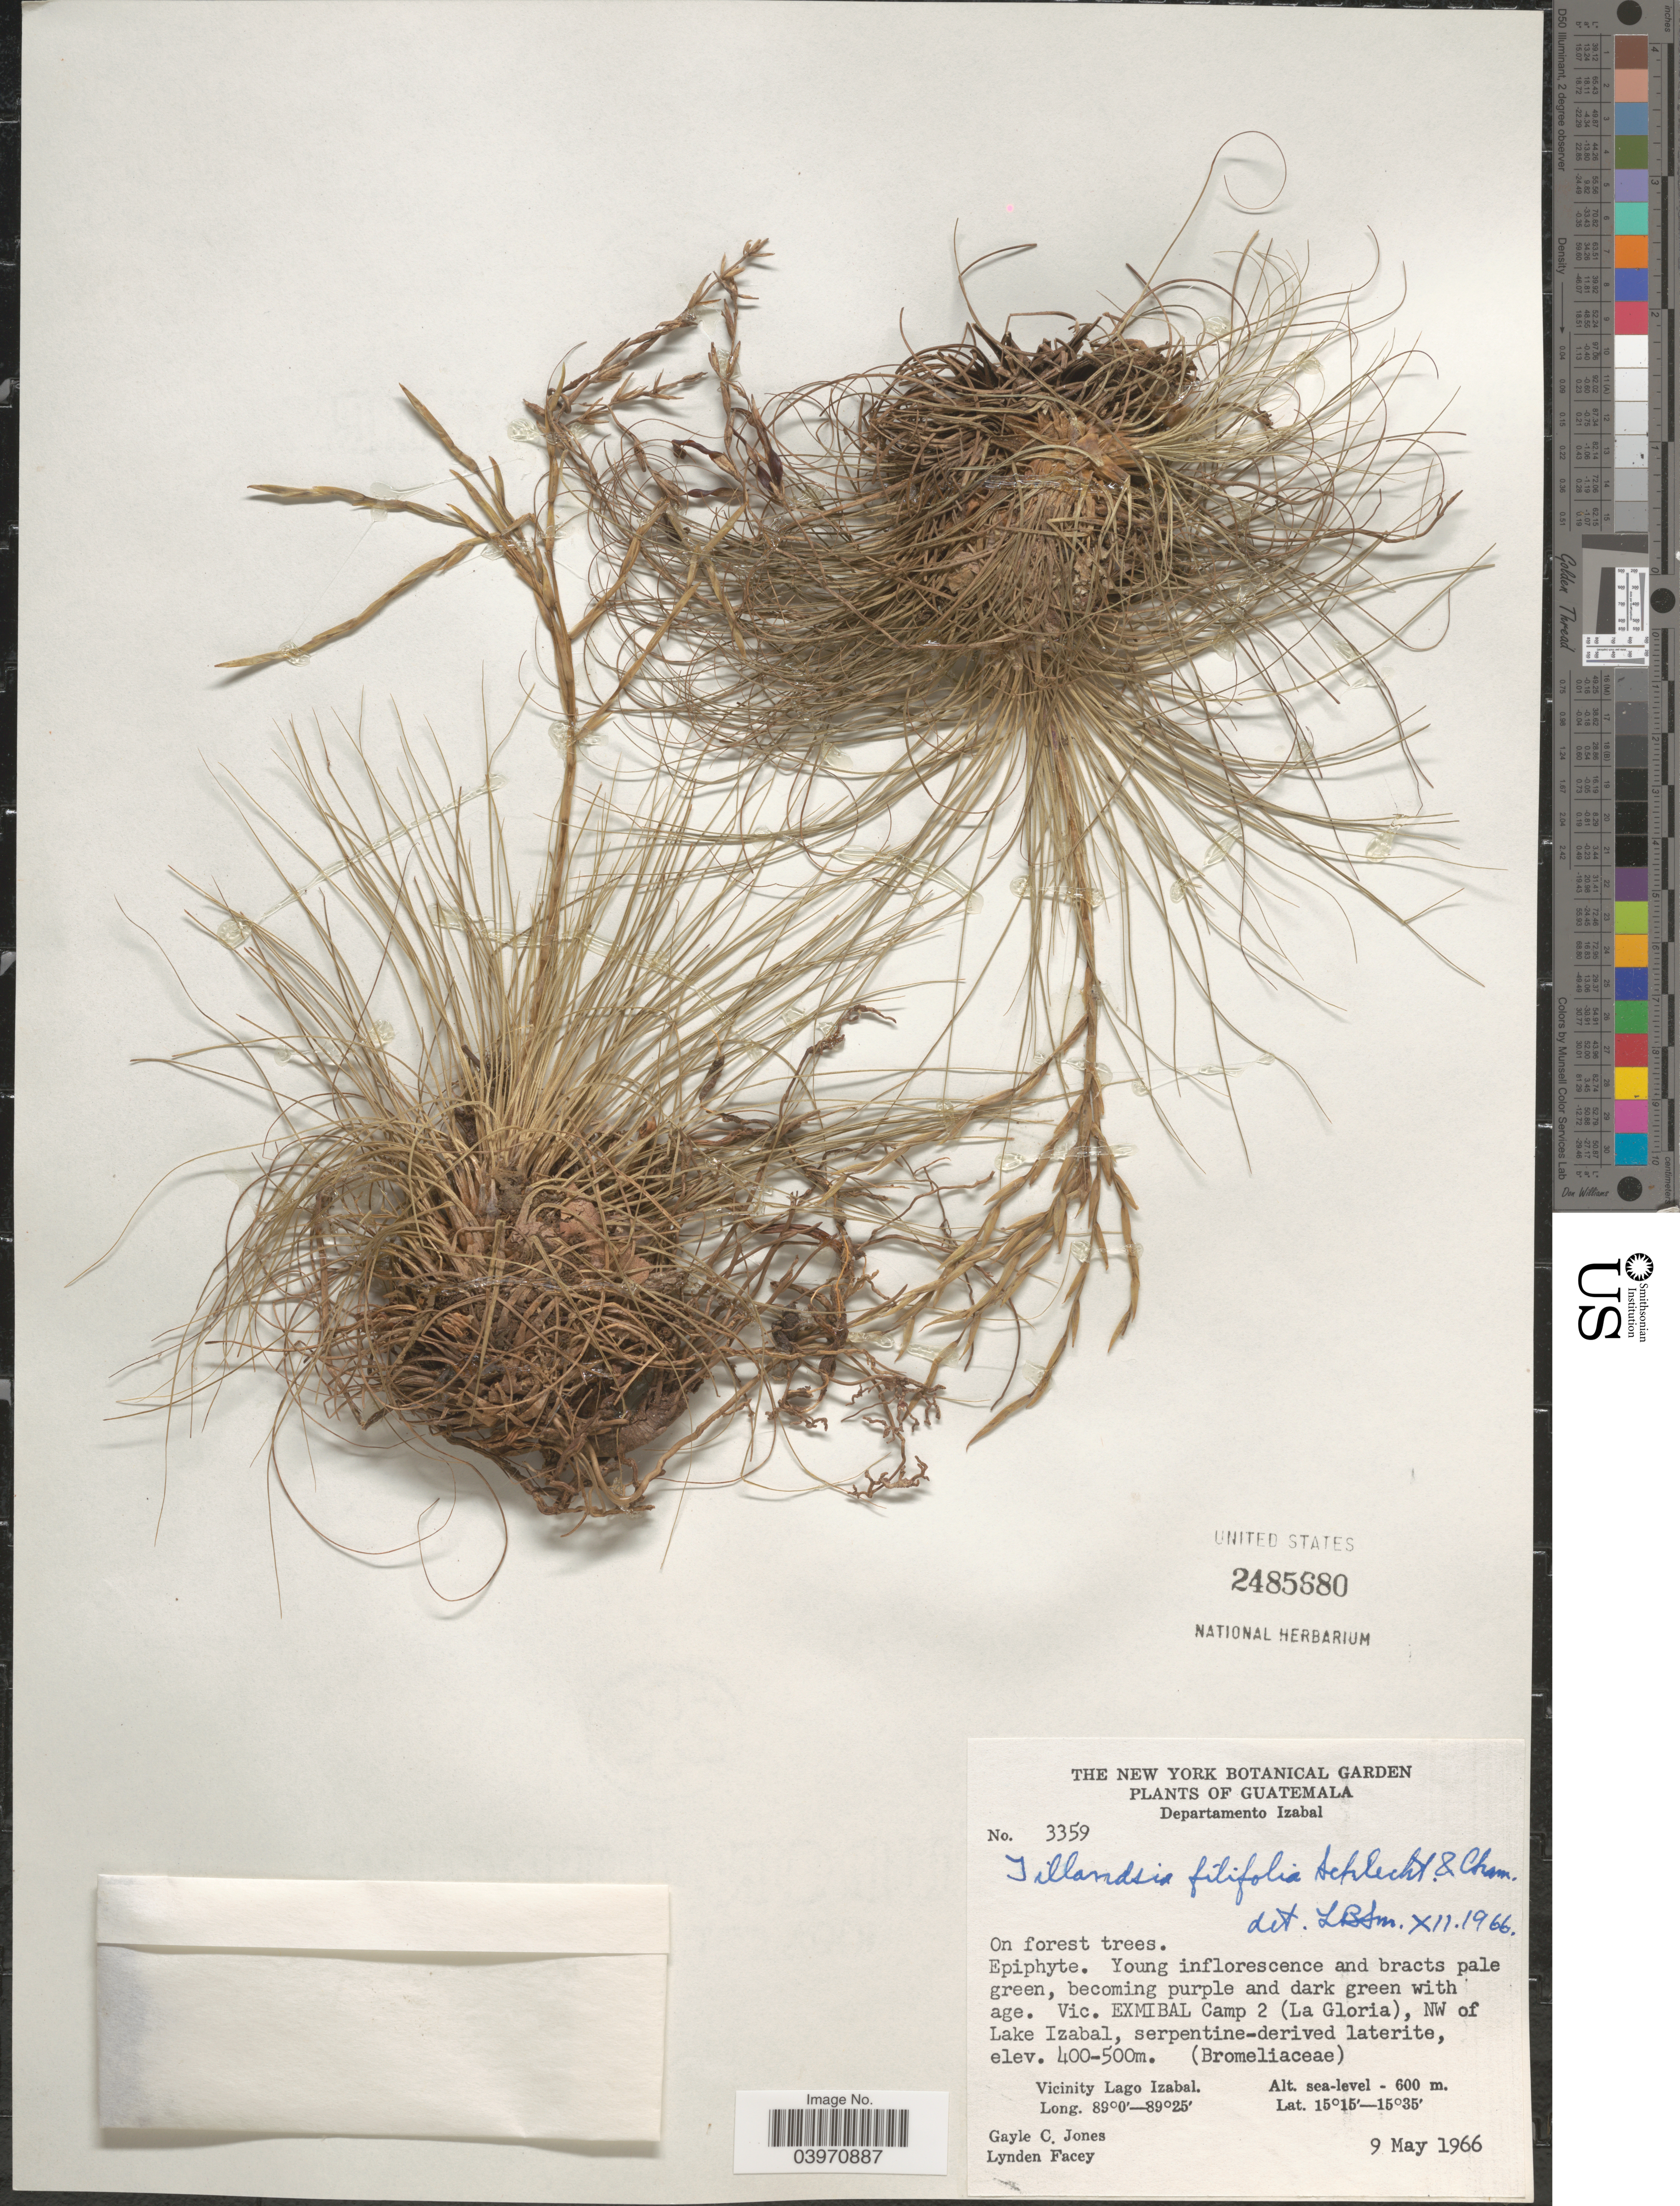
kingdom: Plantae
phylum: Tracheophyta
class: Liliopsida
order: Poales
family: Bromeliaceae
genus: Tillandsia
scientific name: Tillandsia filifolia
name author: Schltdl. & Cham.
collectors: G. C. Jones & L. Facey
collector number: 3359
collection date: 1966-05-09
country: Guatemala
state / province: Izabal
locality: Departamento Izabal. Vic. Exmibal Camp 2 (La Gloria), NW of Lake Izabal. Vicinity Lago Izabal.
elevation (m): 400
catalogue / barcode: US 2485680